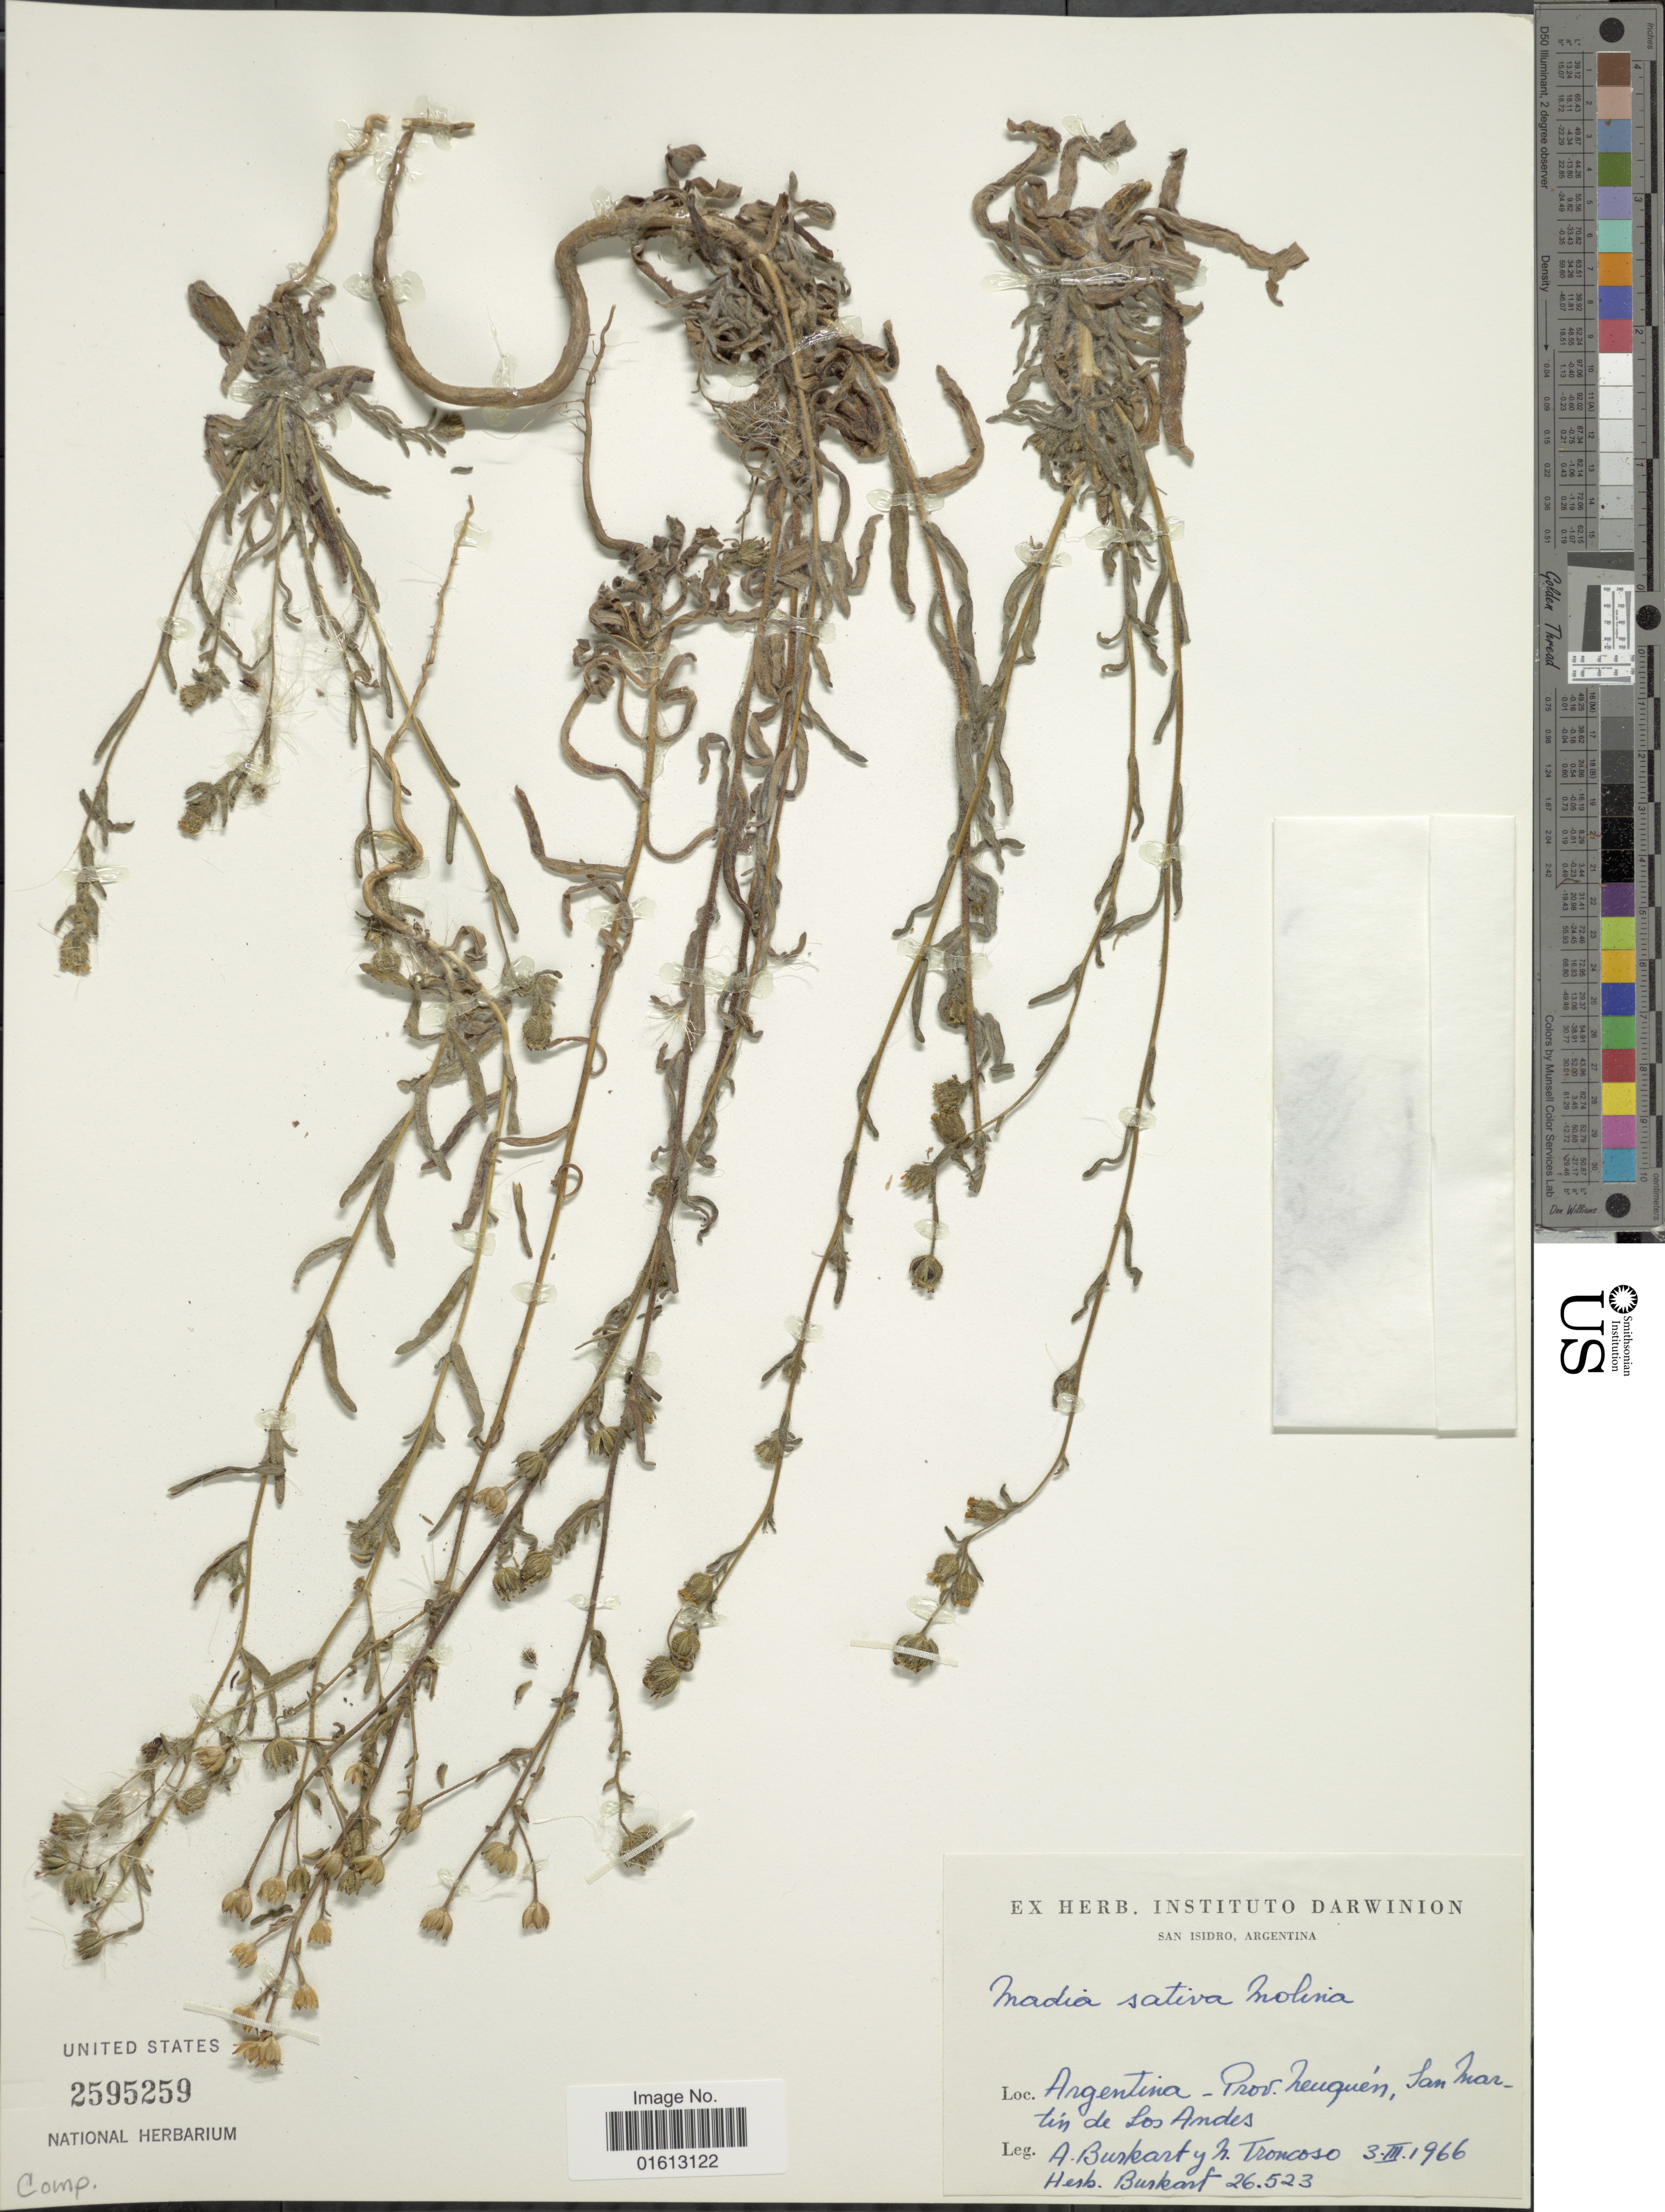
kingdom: Plantae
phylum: Tracheophyta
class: Magnoliopsida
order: Asterales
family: Asteraceae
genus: Madia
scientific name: Madia sativa subsp. sativa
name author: Molina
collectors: A. E. Burkart & N. Troncoso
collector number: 26523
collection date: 1966-03-03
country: Argentina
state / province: Neuquen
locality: Argentina - Prov. Neuquén, San Martin de Los Andes.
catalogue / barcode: US 2595259